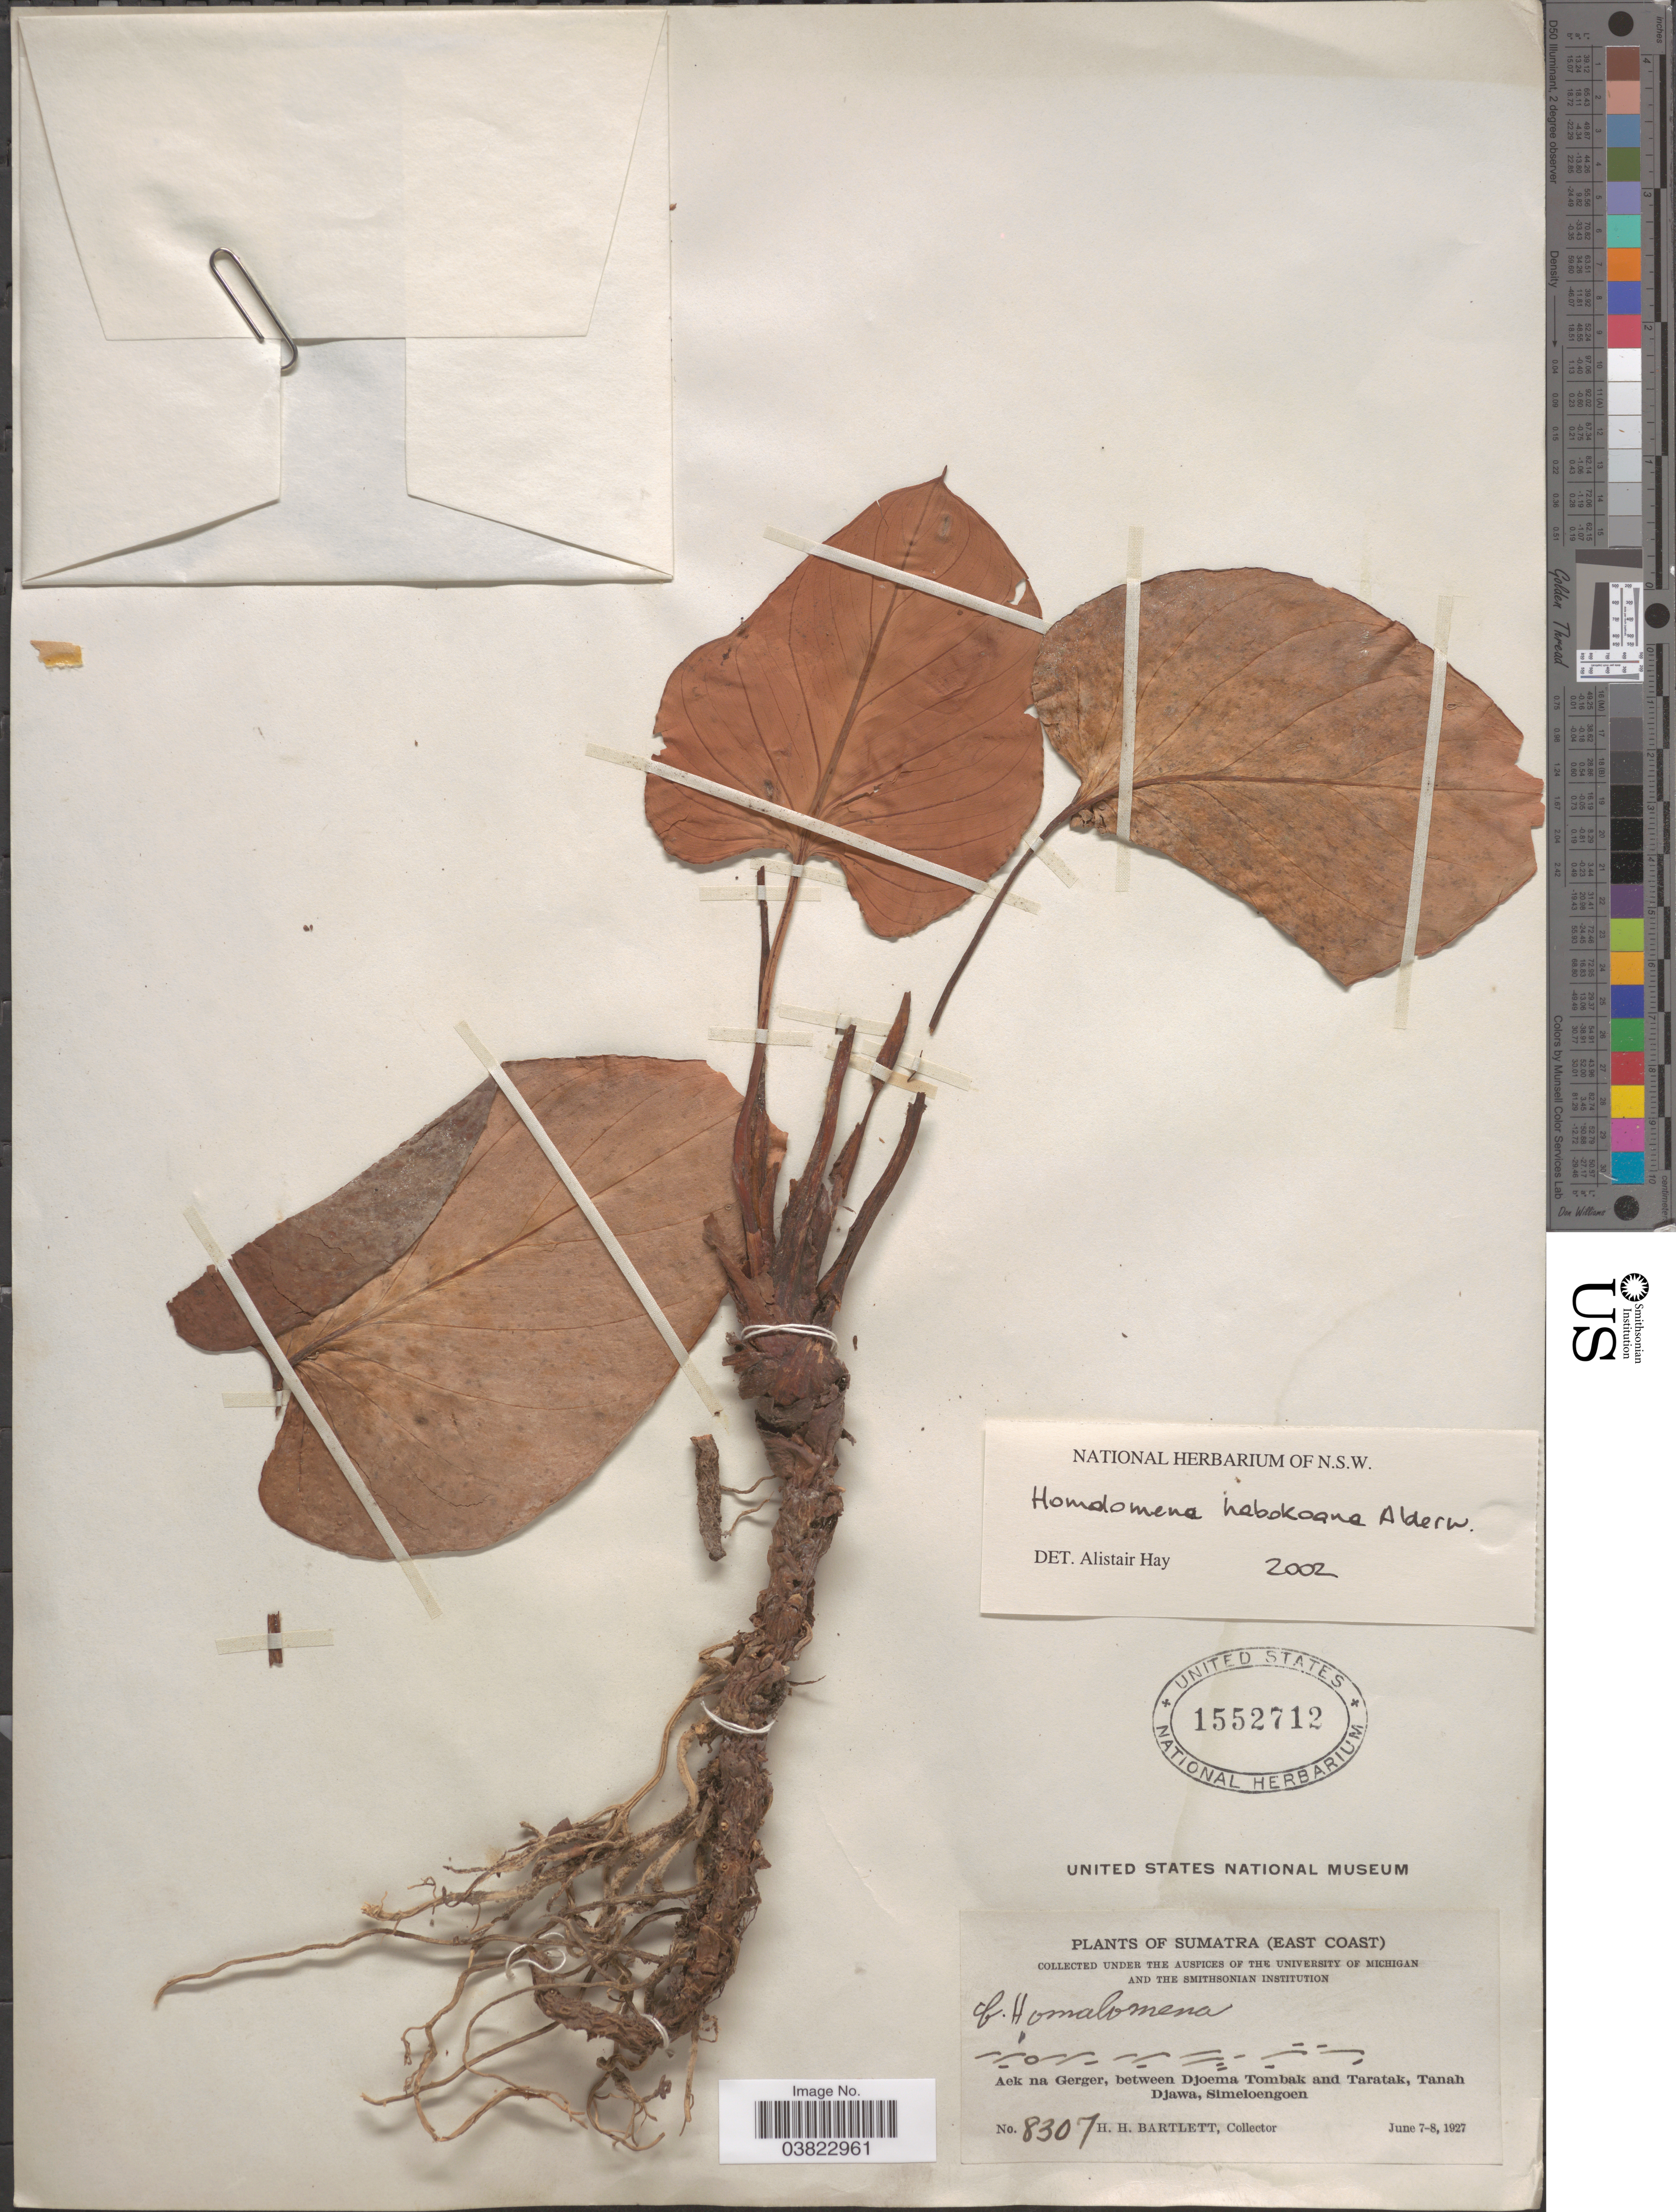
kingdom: Plantae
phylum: Tracheophyta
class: Liliopsida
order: Alismatales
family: Araceae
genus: Homalomena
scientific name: Homalomena habokoana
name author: Alderw.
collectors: H. H. Bartlett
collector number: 8307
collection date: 1927-06-07/1927-06-08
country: Indonesia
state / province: Sumatra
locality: (East Coast). Aek na Gerger, between Djoema Tombak and Taratak, Tanah Djawa, Simeloengoen.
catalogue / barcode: US 1552712